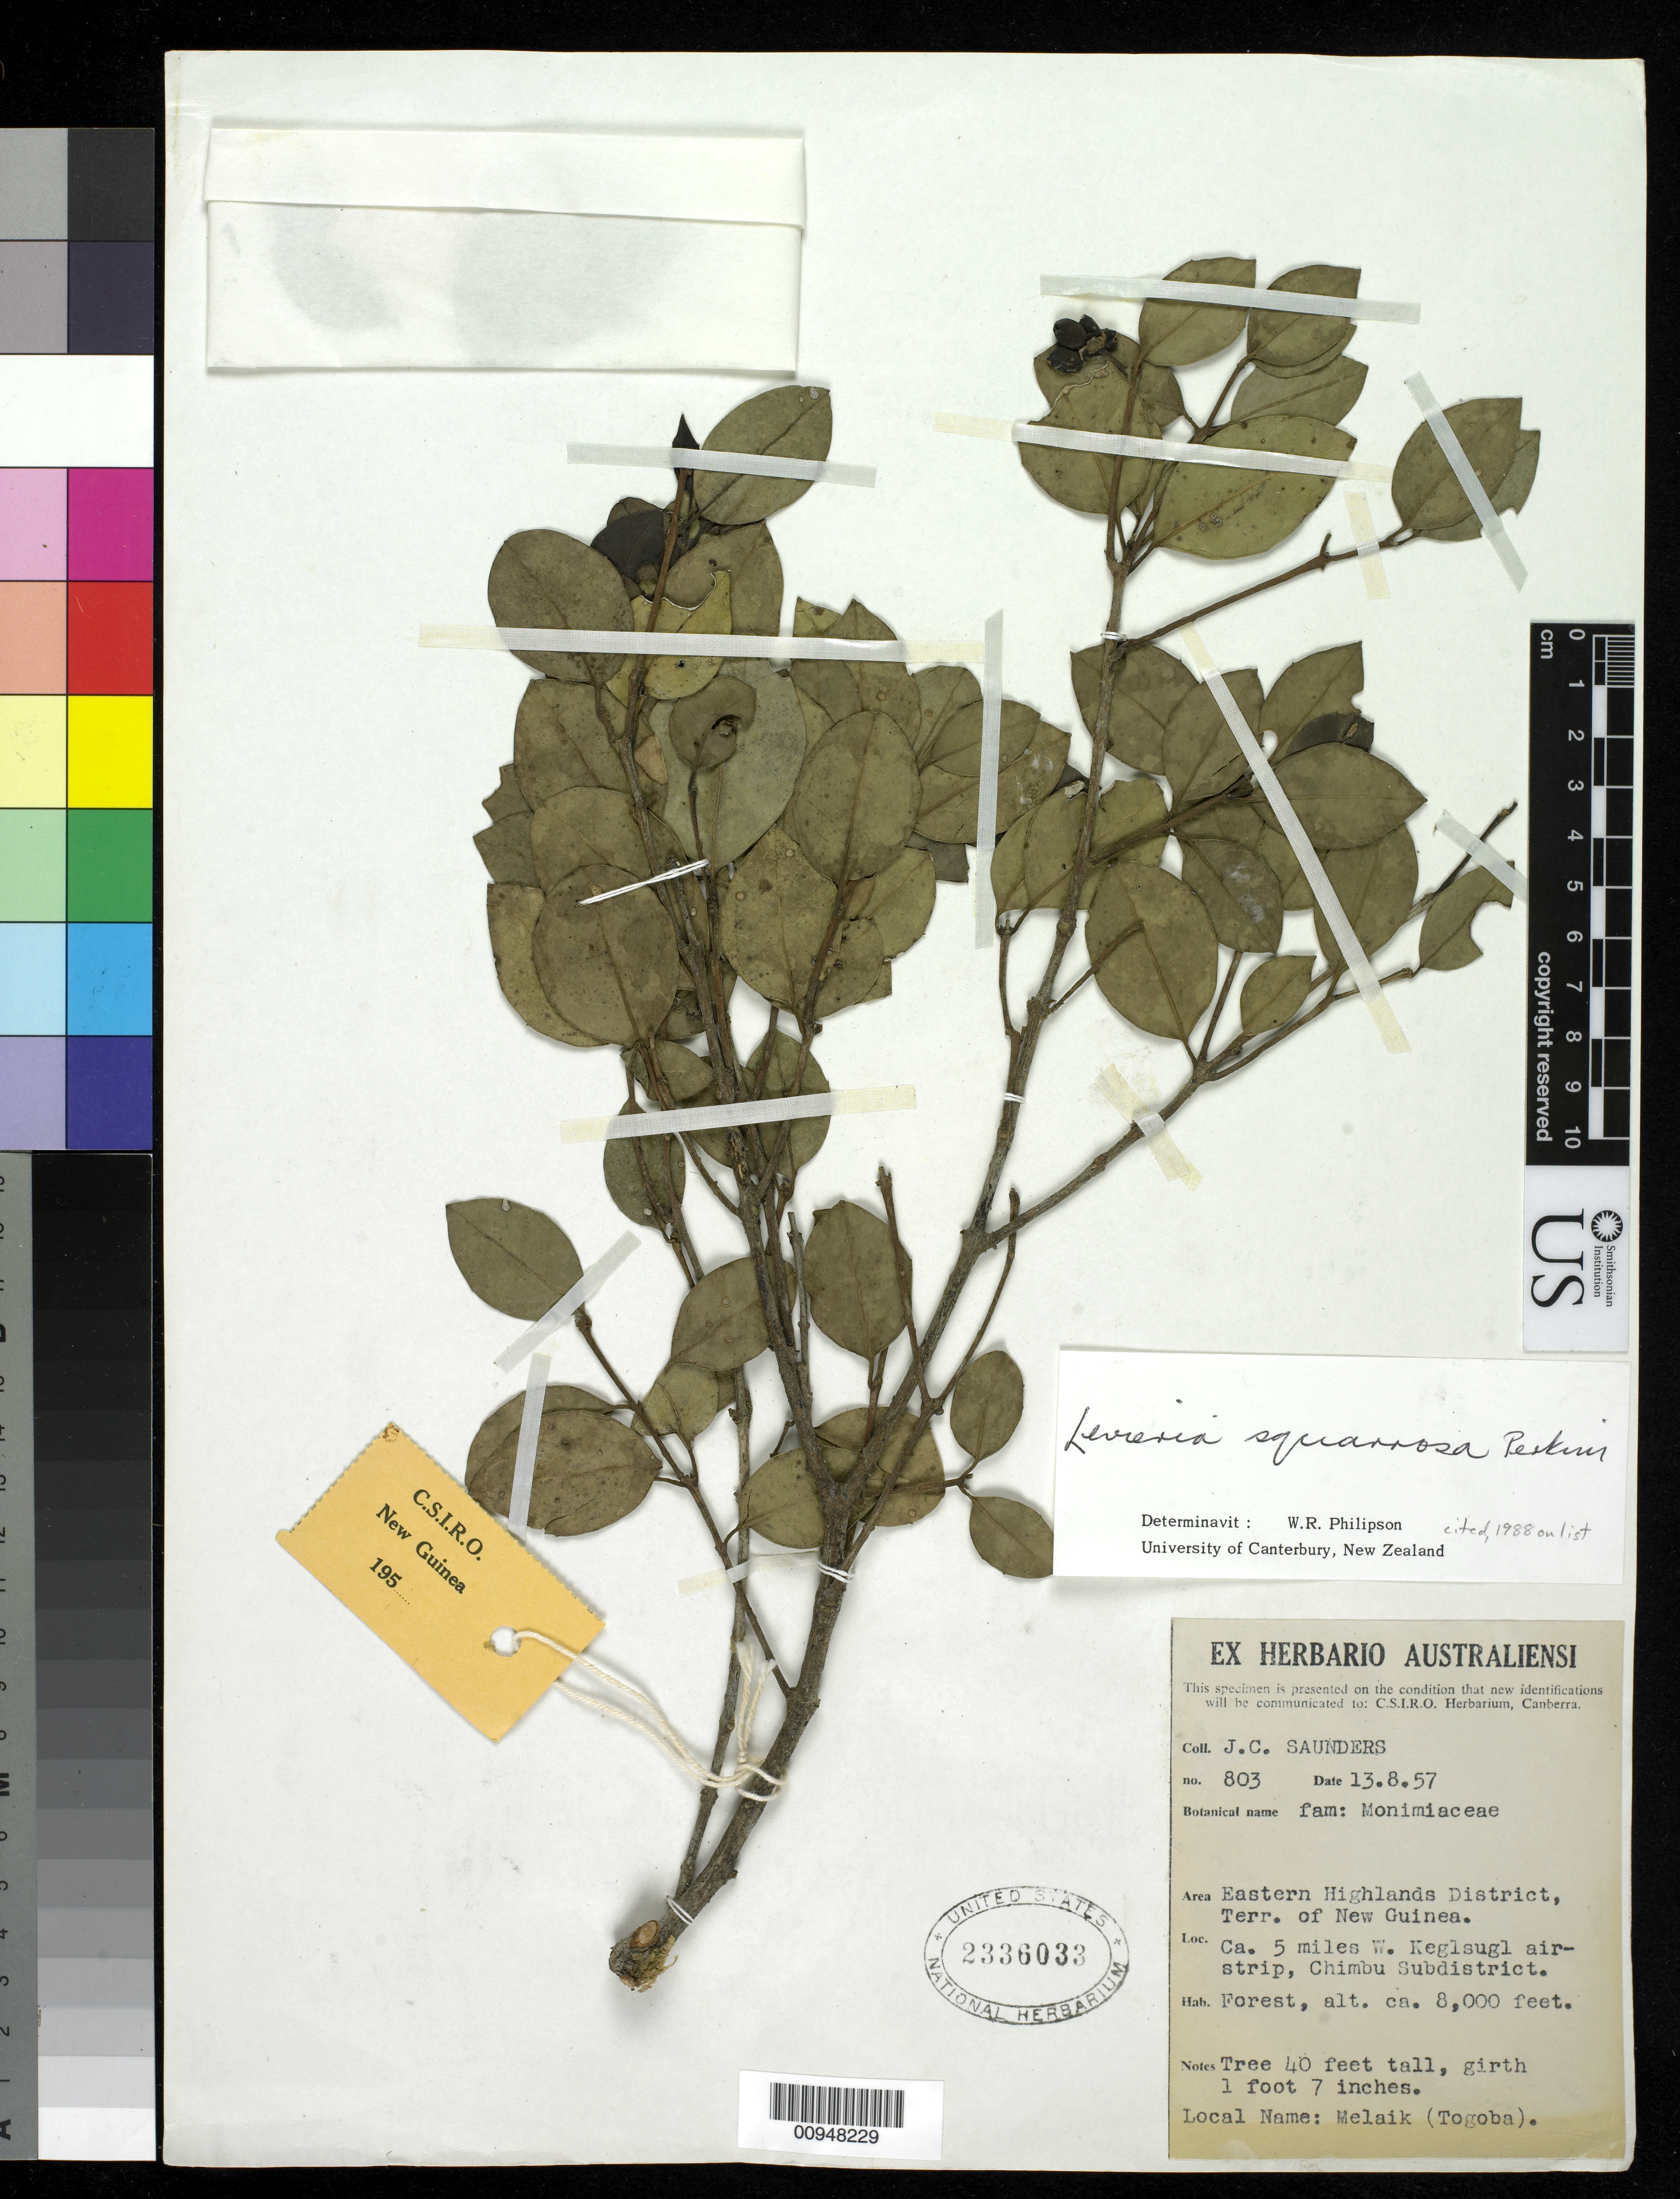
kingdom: Plantae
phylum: Tracheophyta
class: Magnoliopsida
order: Laurales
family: Monimiaceae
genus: Levieria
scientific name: Levieria squarrosa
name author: Perkins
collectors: J. C. Saunders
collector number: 803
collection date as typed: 13 Aug 1957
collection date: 1957-08-13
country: Papua New Guinea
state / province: Eastern Highlands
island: New Guinea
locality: Circa 5 miles W of Keglsugl airstrip, Chimbu Subdistrict.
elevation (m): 2438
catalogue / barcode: US 2336033